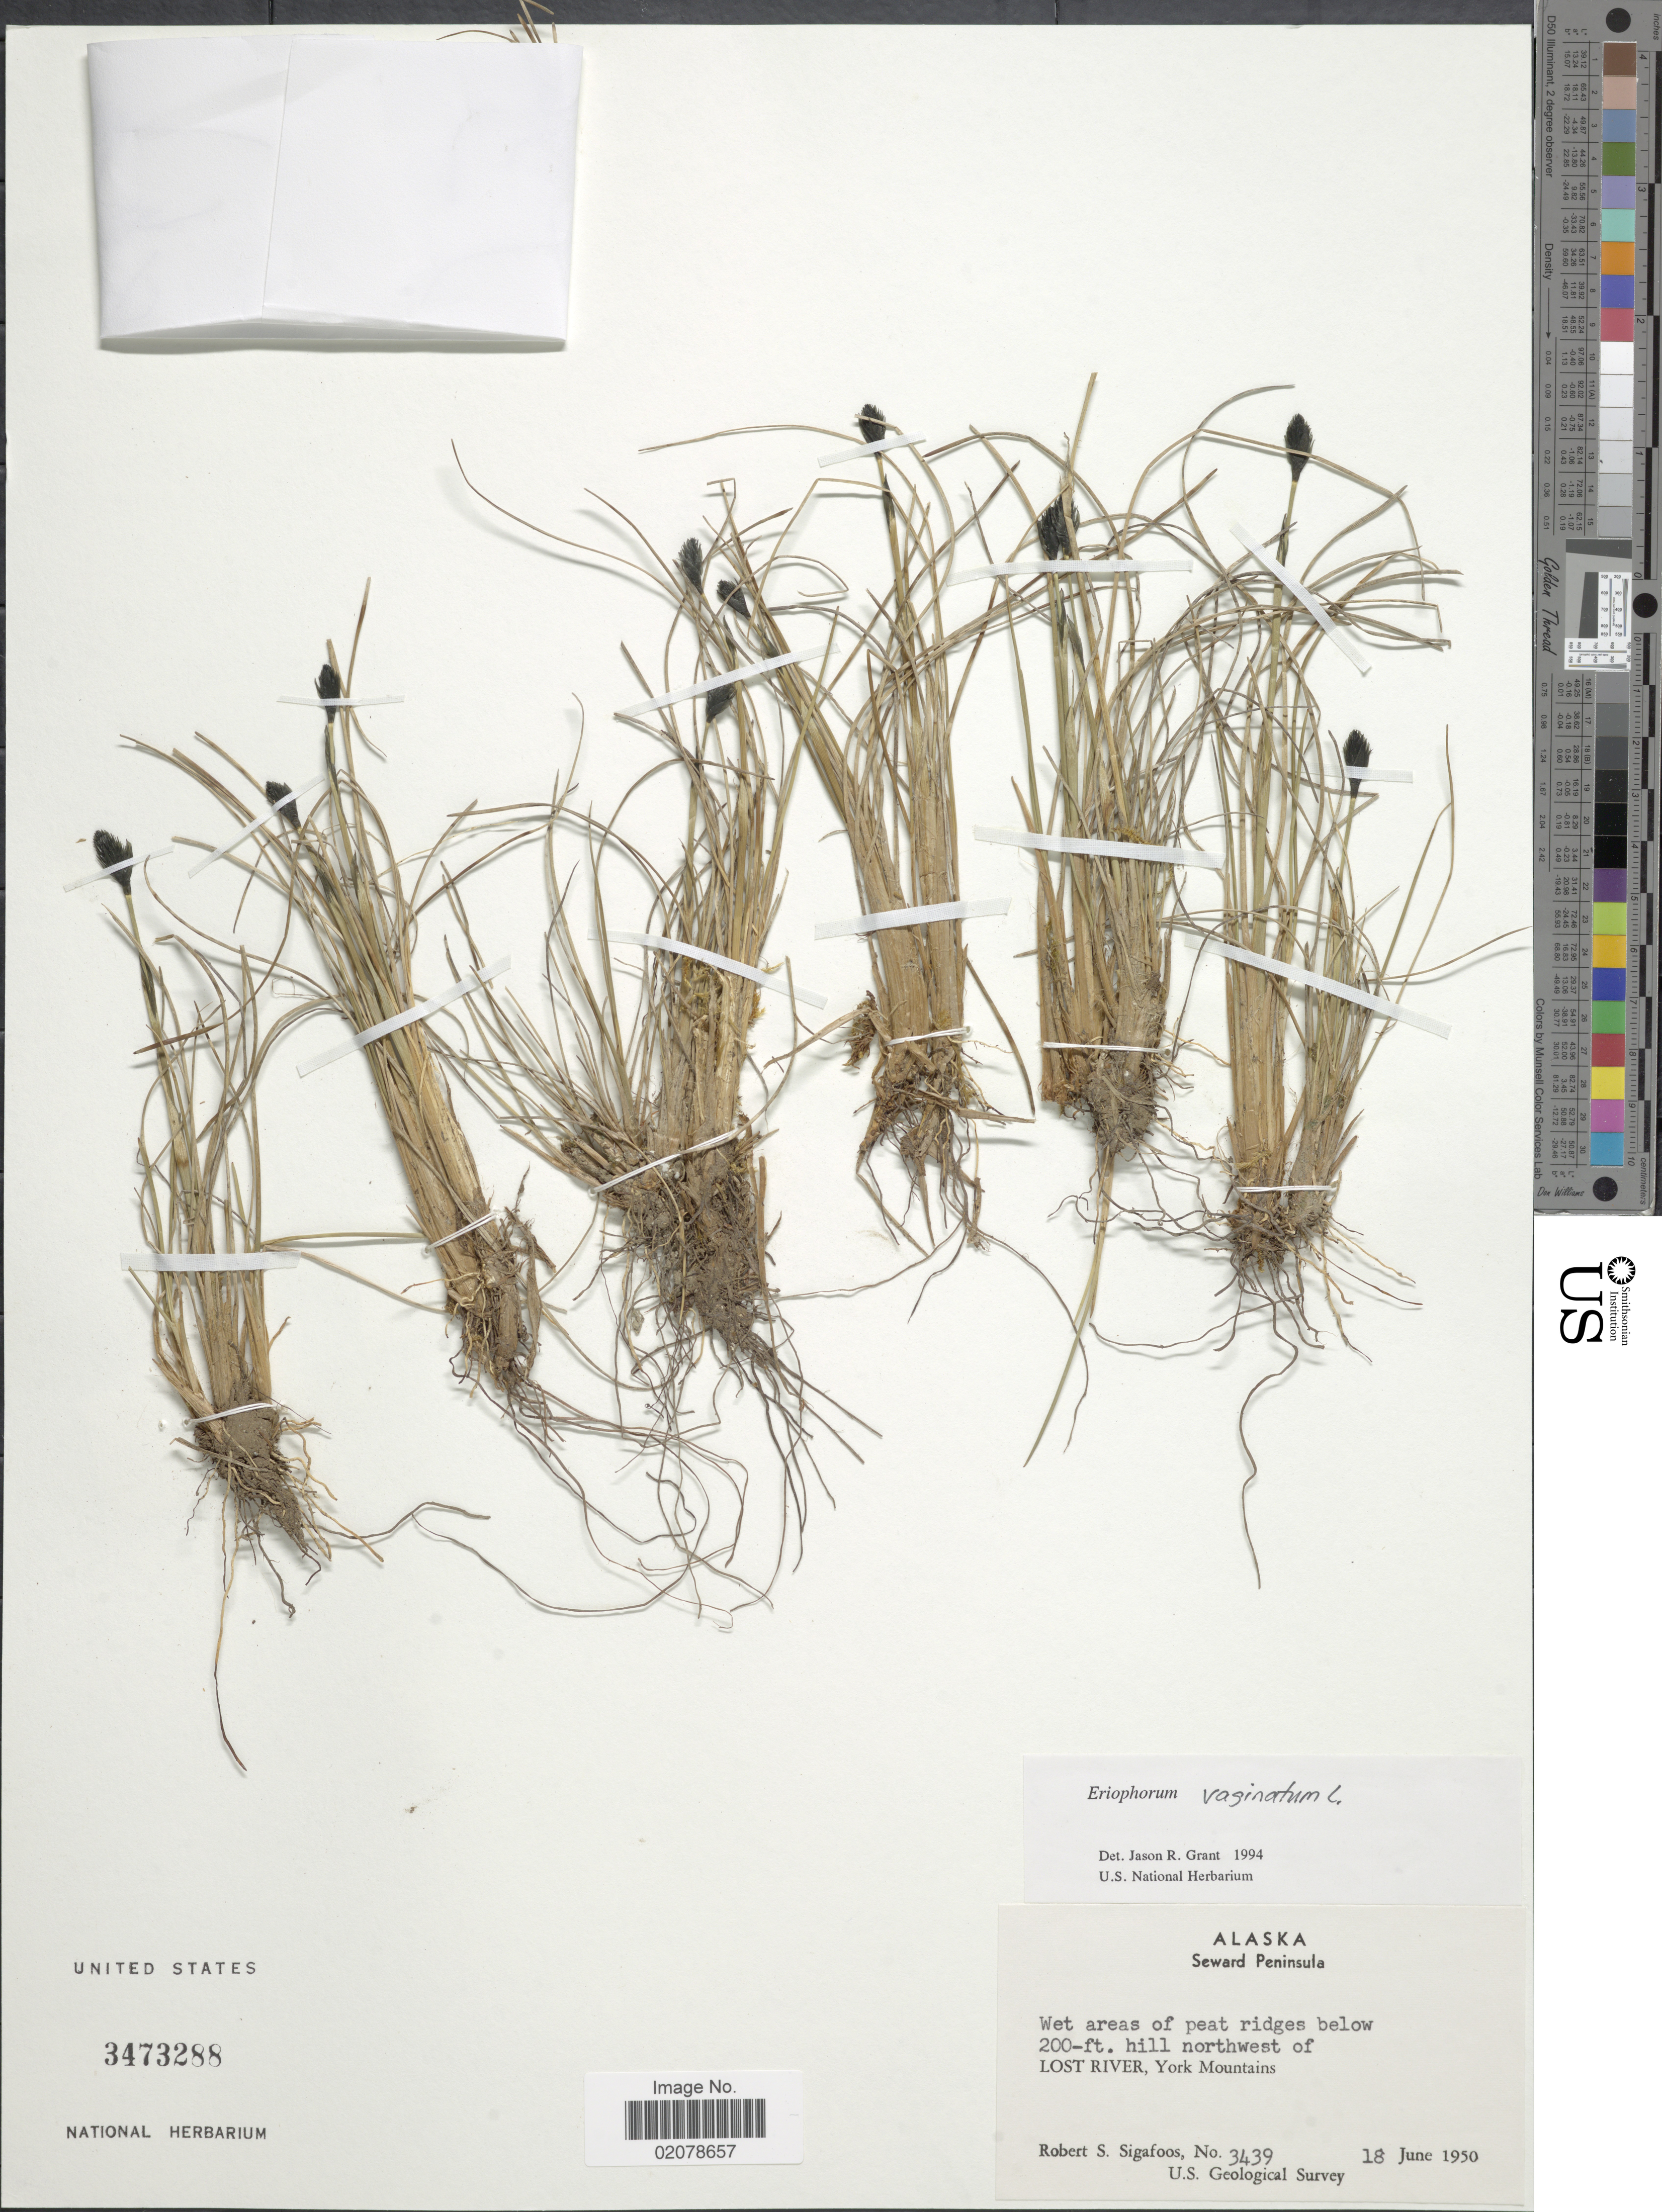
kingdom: Plantae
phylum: Tracheophyta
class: Liliopsida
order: Poales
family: Cyperaceae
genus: Eriophorum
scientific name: Eriophorum vaginatum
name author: L.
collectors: R. Sigafoos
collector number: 3439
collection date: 1950-06-18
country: United States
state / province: Alaska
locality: Below 200 ft. hill northwest of Lost River, York Mountains. Seward Peninsula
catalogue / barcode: US 3473288